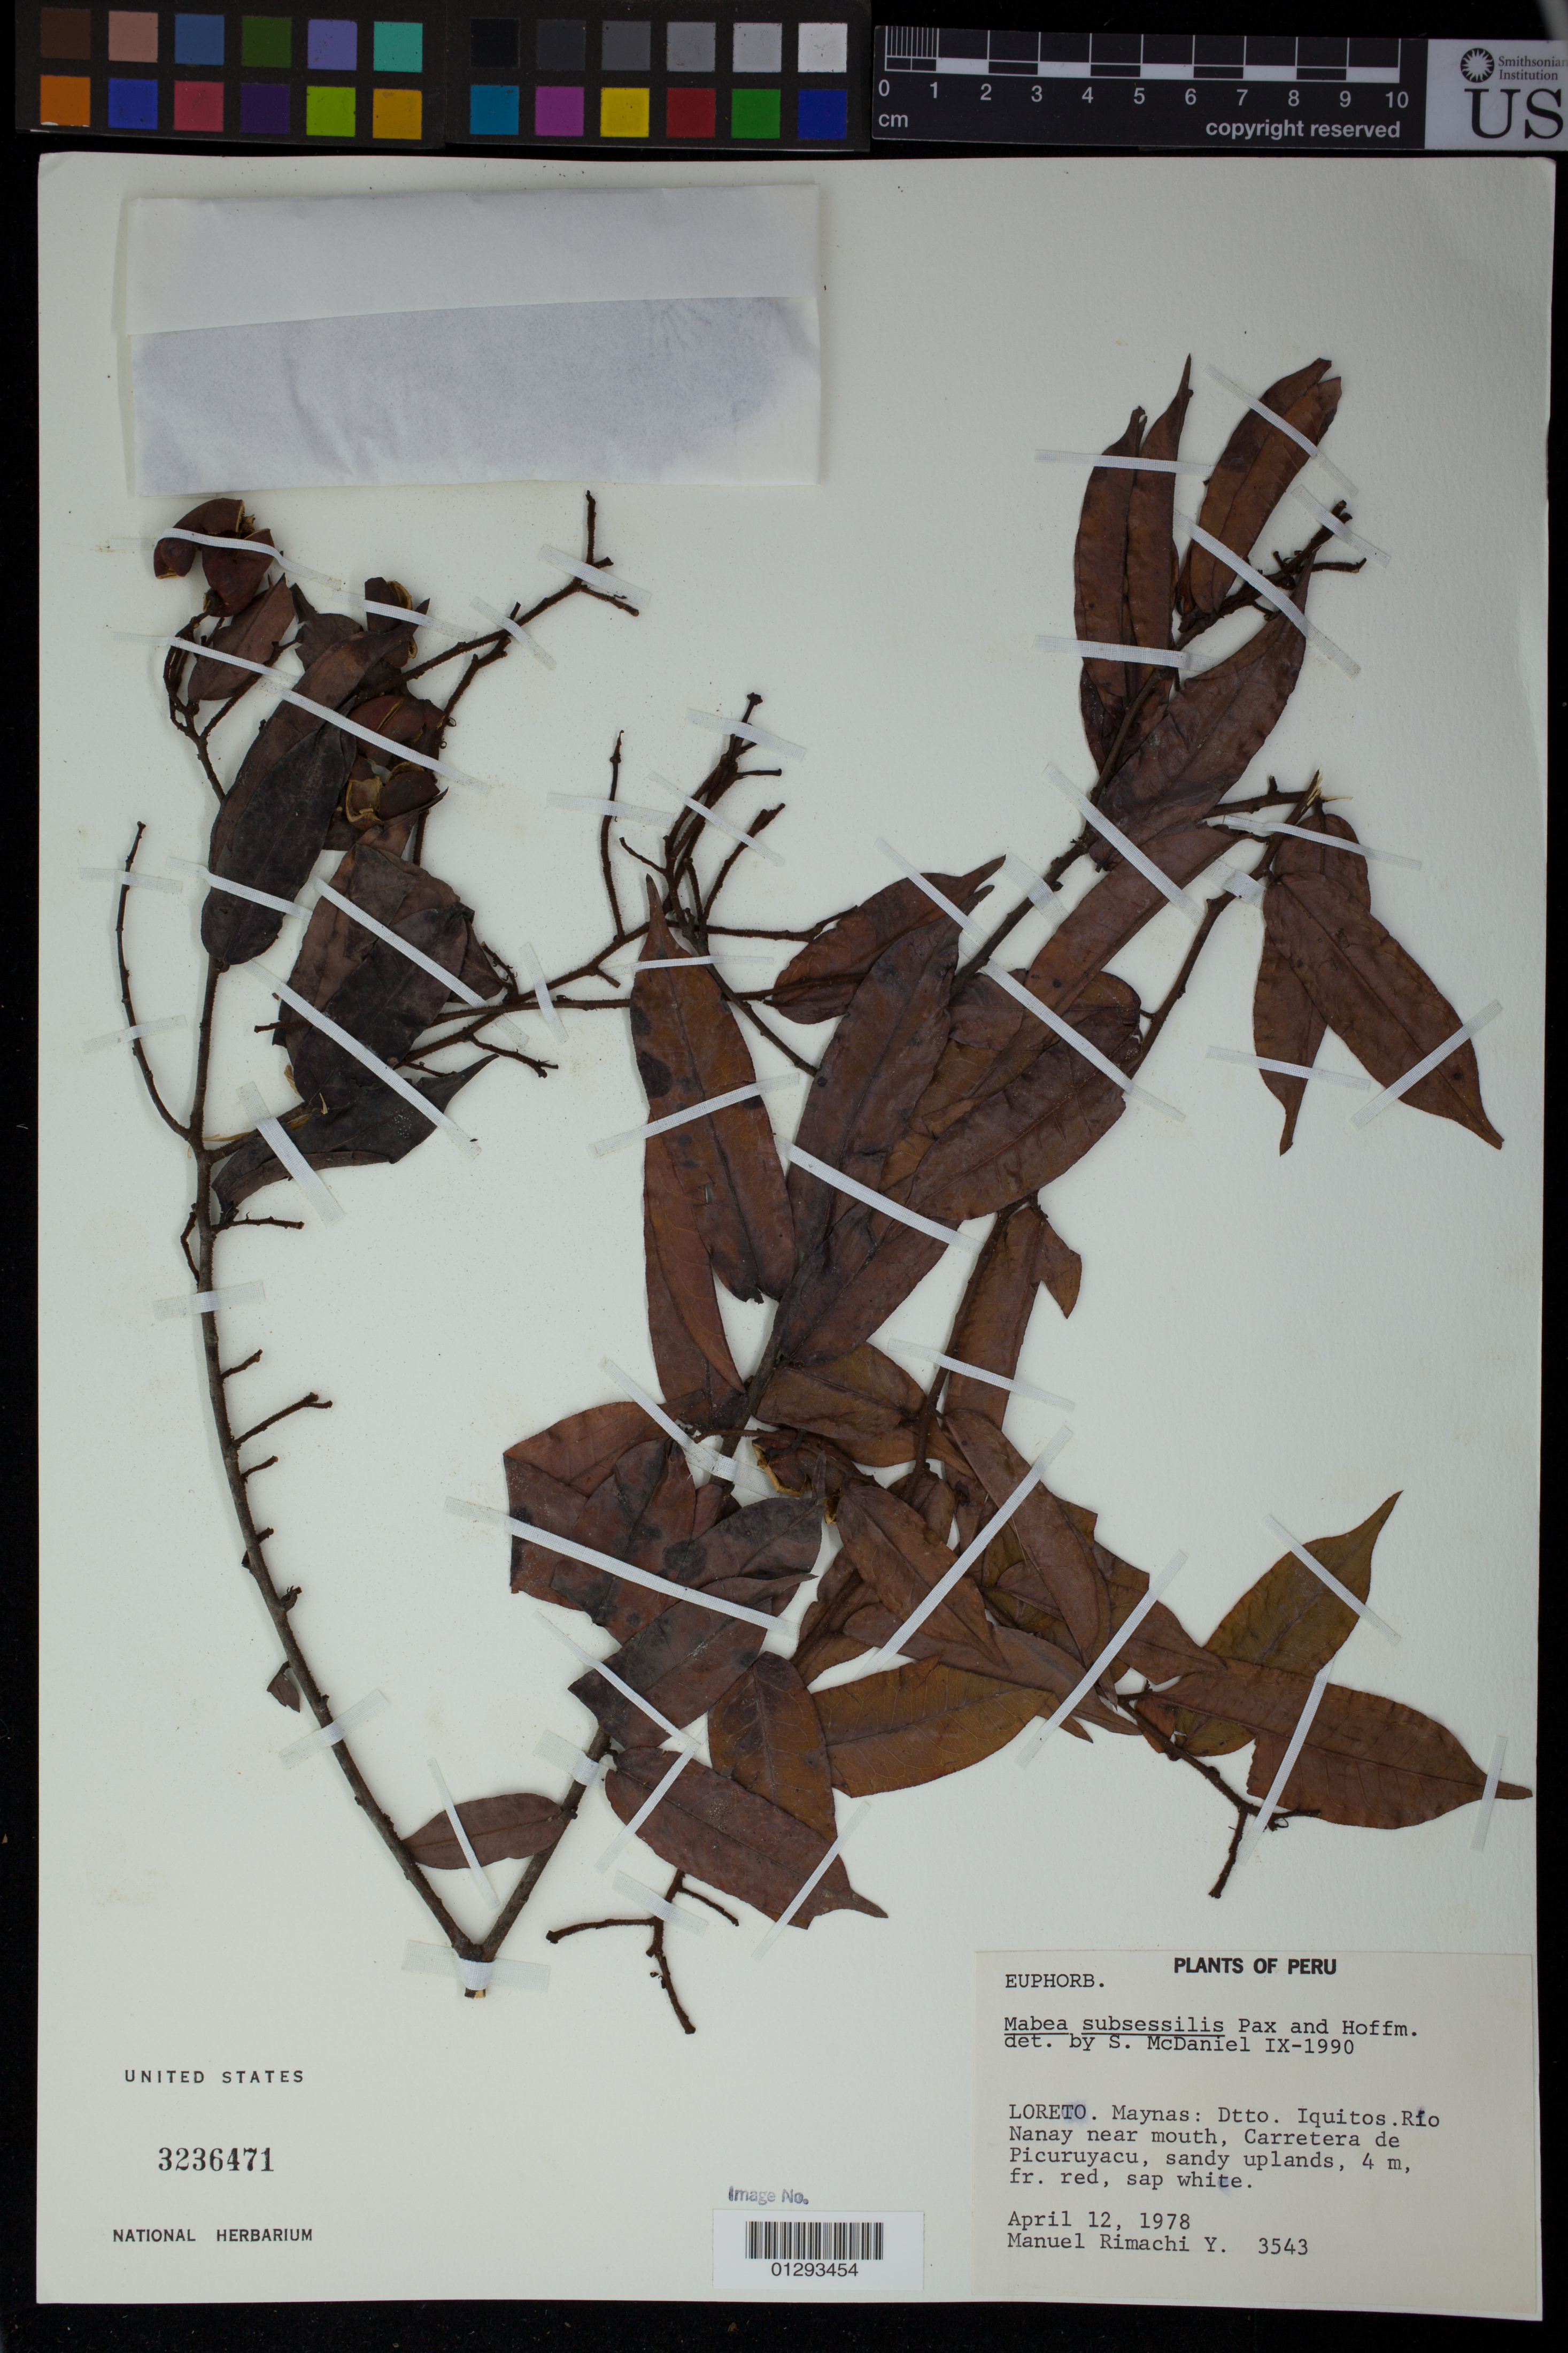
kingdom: Plantae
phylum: Tracheophyta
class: Magnoliopsida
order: Malpighiales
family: Euphorbiaceae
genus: Mabea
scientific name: Mabea subsessilis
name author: Pax & K. Hoffm.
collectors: M. Rimachi Y.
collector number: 3543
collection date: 1978-04-12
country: Peru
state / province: Loreto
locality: Maynas: Dtto. Iquitos. Rio Nanay near mouth, Carretera de Picuruyacu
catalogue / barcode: US 3236471